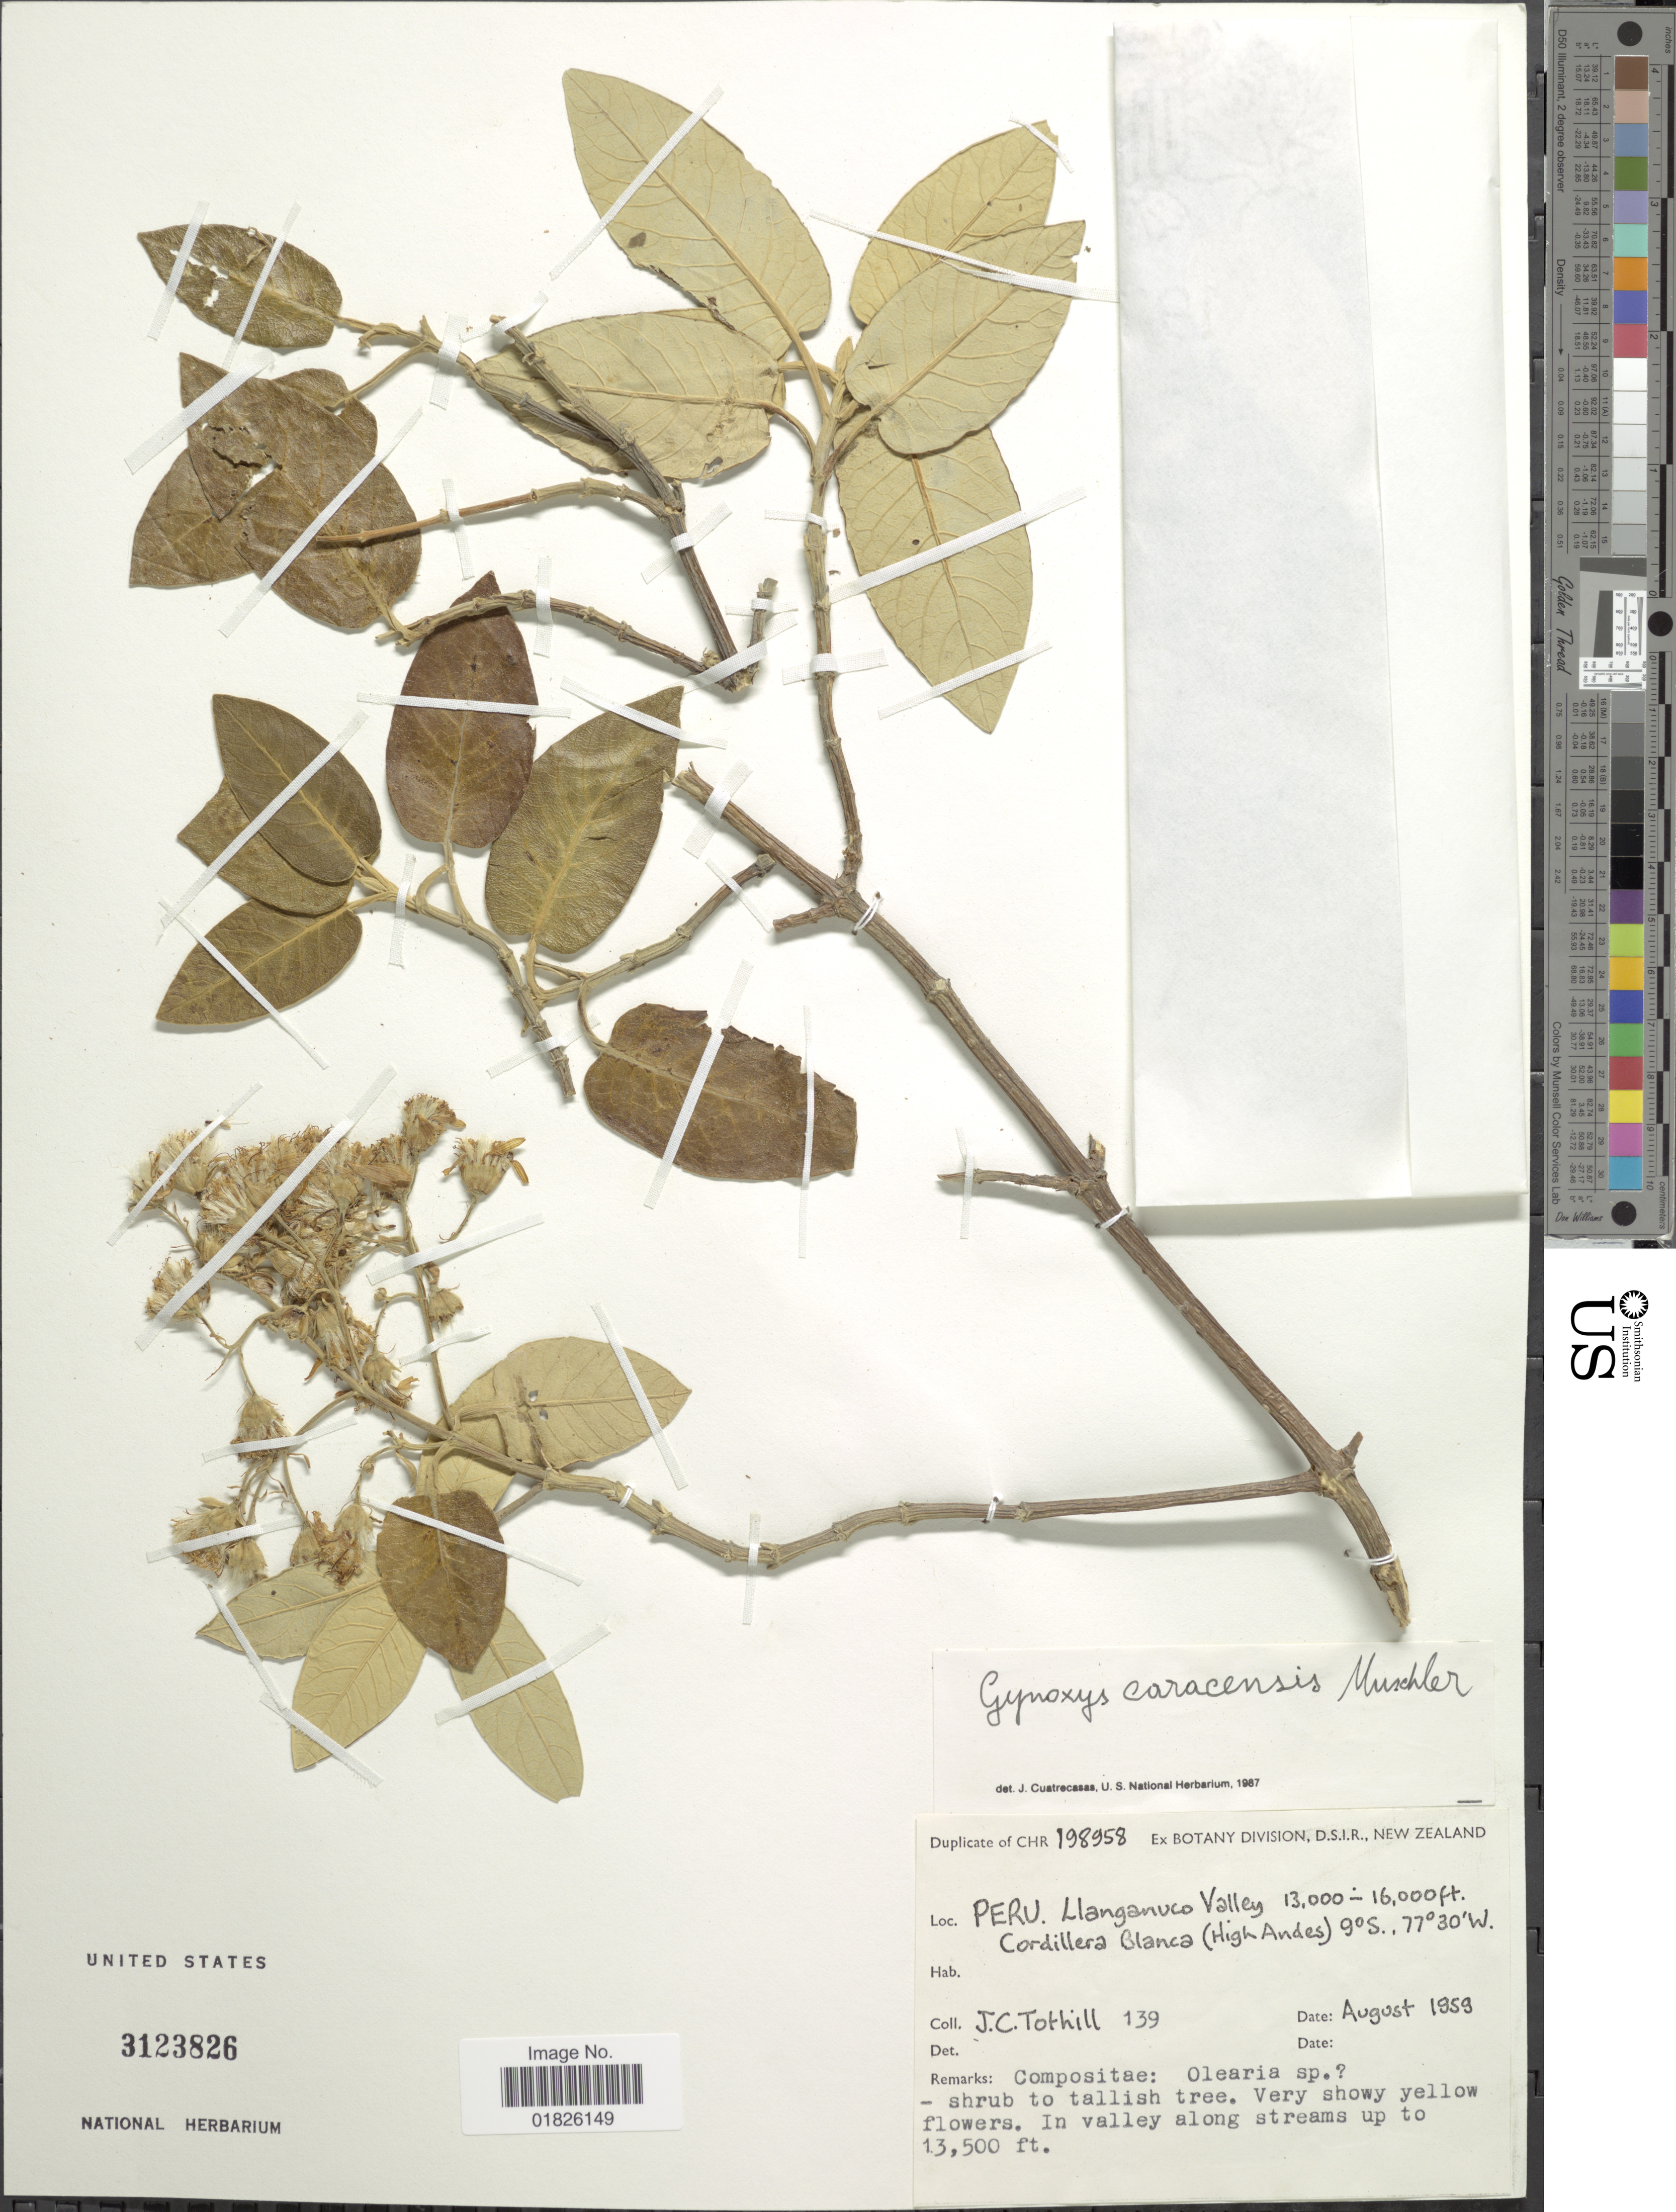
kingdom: Plantae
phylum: Tracheophyta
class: Magnoliopsida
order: Asterales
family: Asteraceae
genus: Gynoxys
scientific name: Gynoxys caracensis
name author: Muschl.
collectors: J. C. Tothill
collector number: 139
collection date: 1959-08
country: Peru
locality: Llanganuco Valley. Cordillera Blanca (High Andes)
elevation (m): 4115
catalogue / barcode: US 3123826